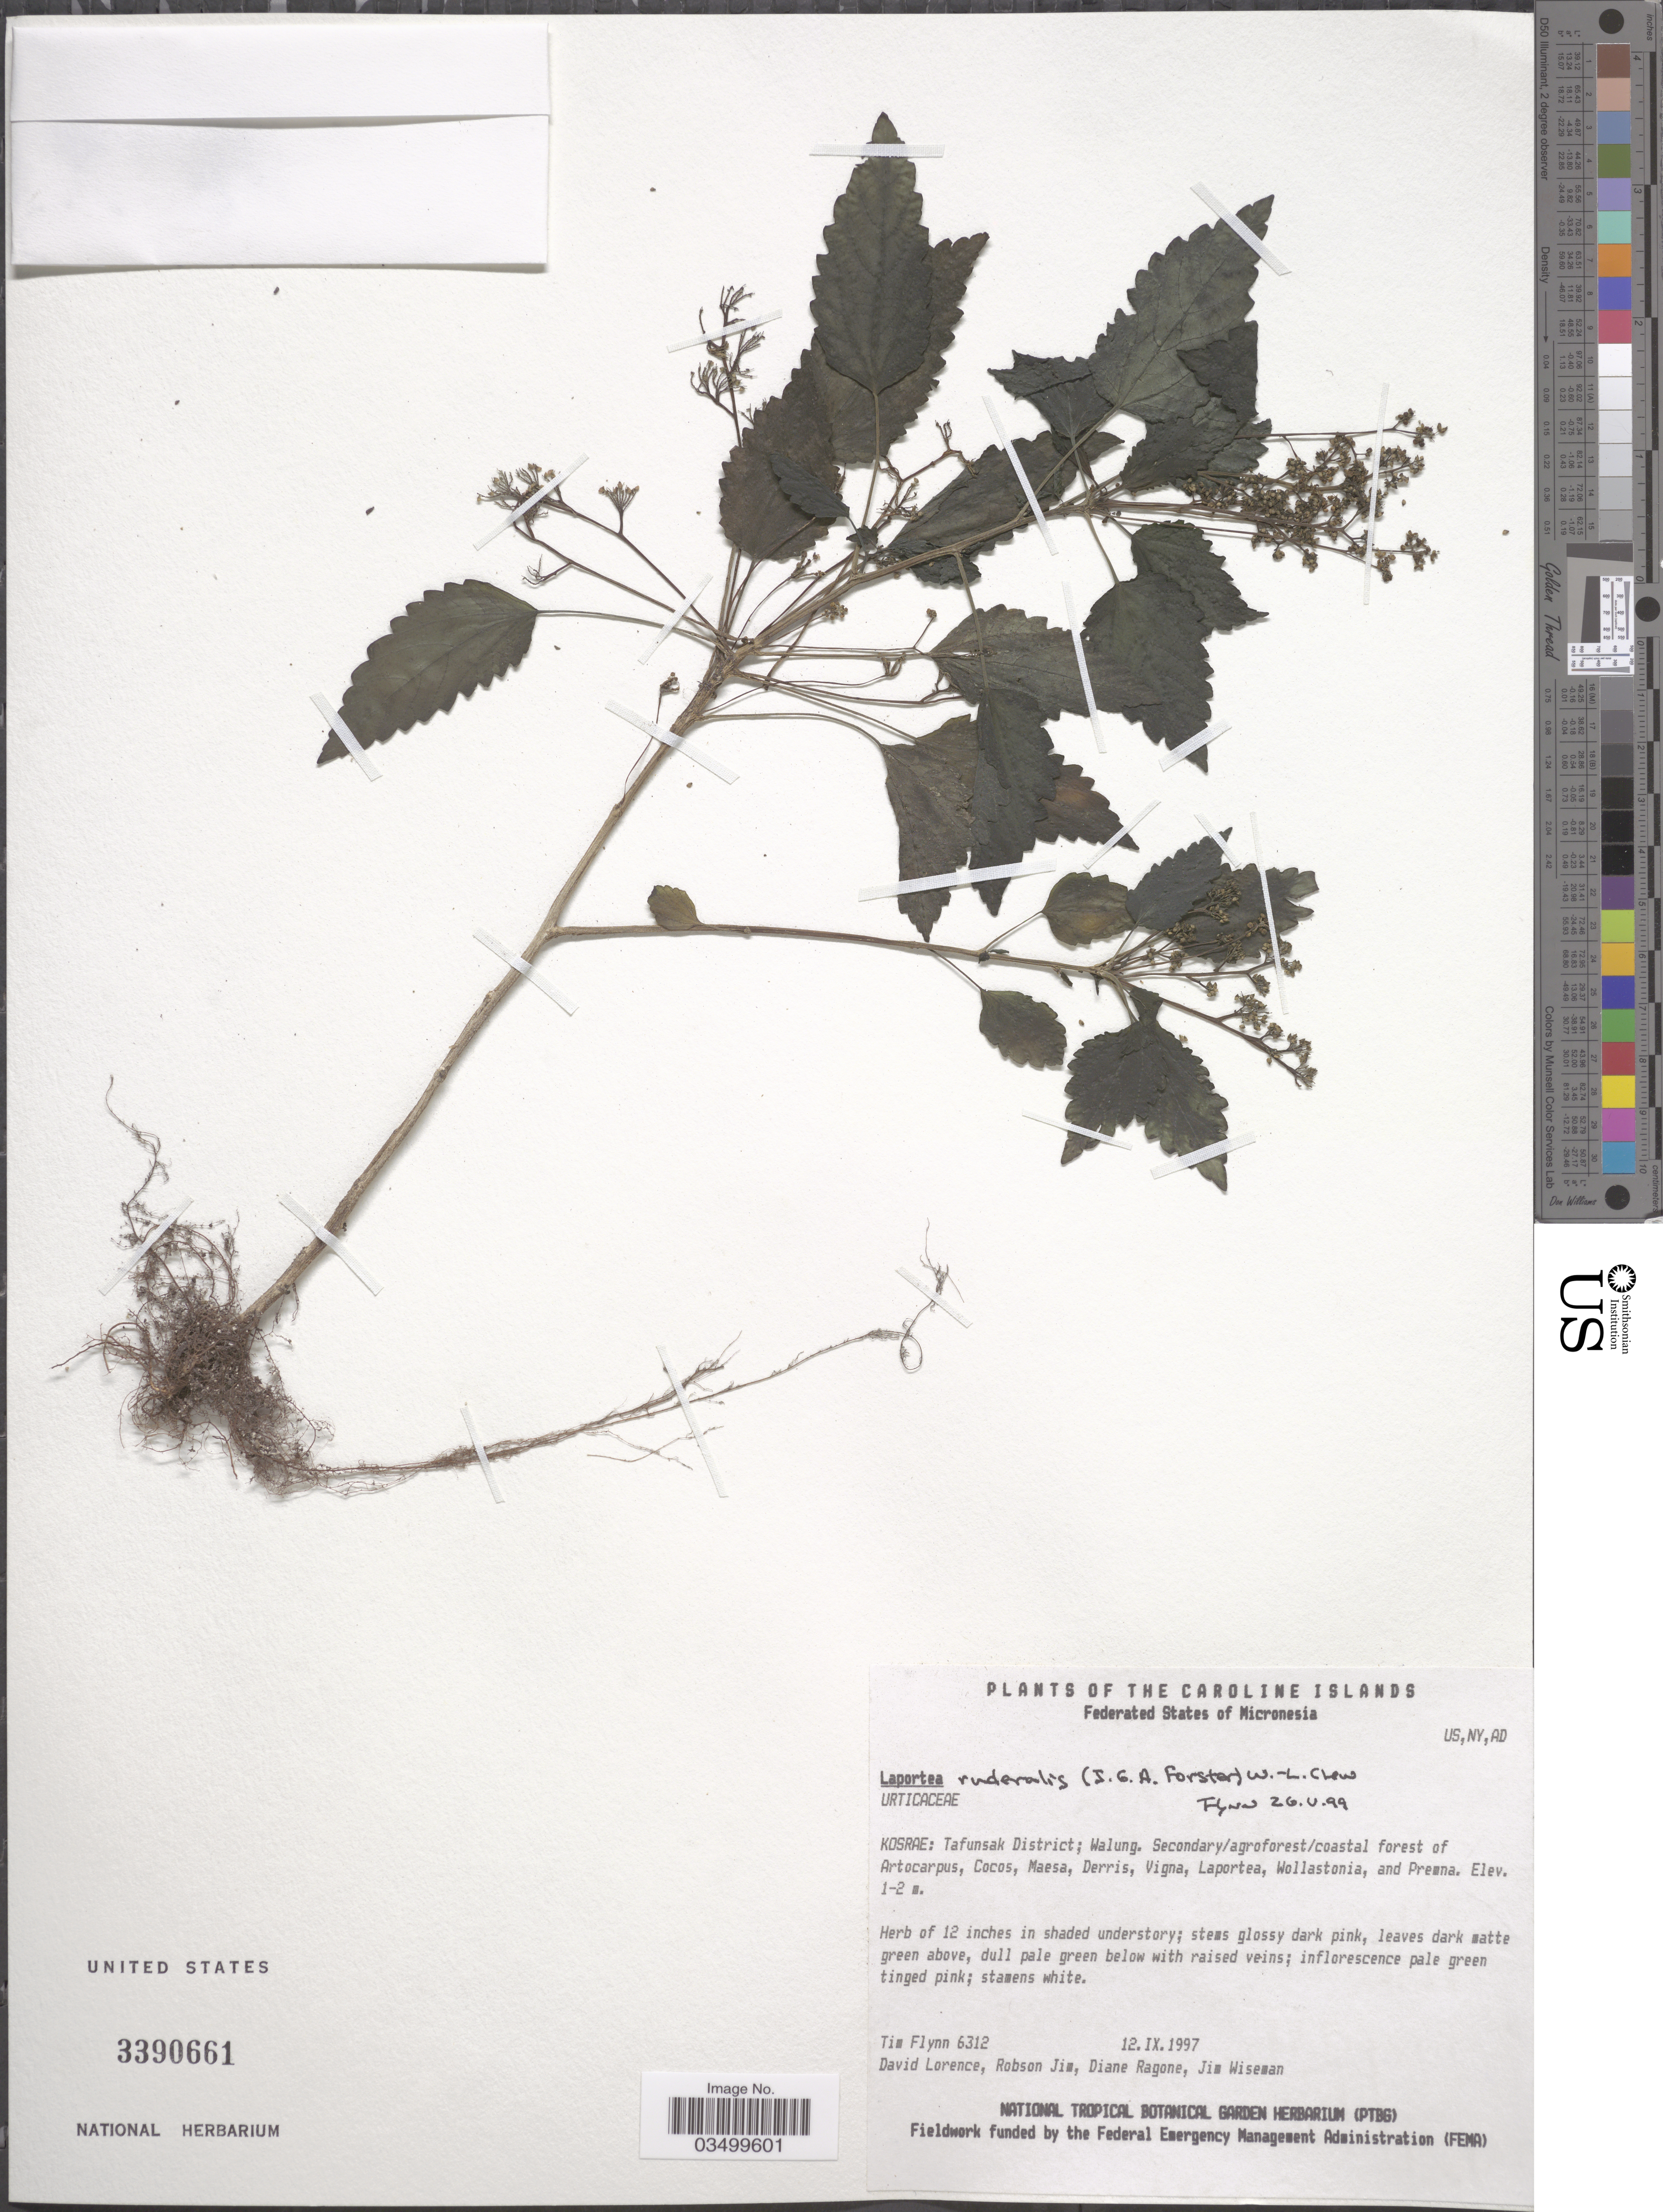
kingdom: Plantae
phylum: Tracheophyta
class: Magnoliopsida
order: Rosales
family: Urticaceae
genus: Laportea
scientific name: Laportea ruderalis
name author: (G. Forst.) Chew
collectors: T. Flynn, D. Lorence, R. Jim, D. Ragone & J. Wiseman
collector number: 6312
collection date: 1997-09-12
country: Micronesia, Federated States of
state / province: Kosrae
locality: Tafunsak District; Walung.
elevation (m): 1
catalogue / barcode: US 3390661